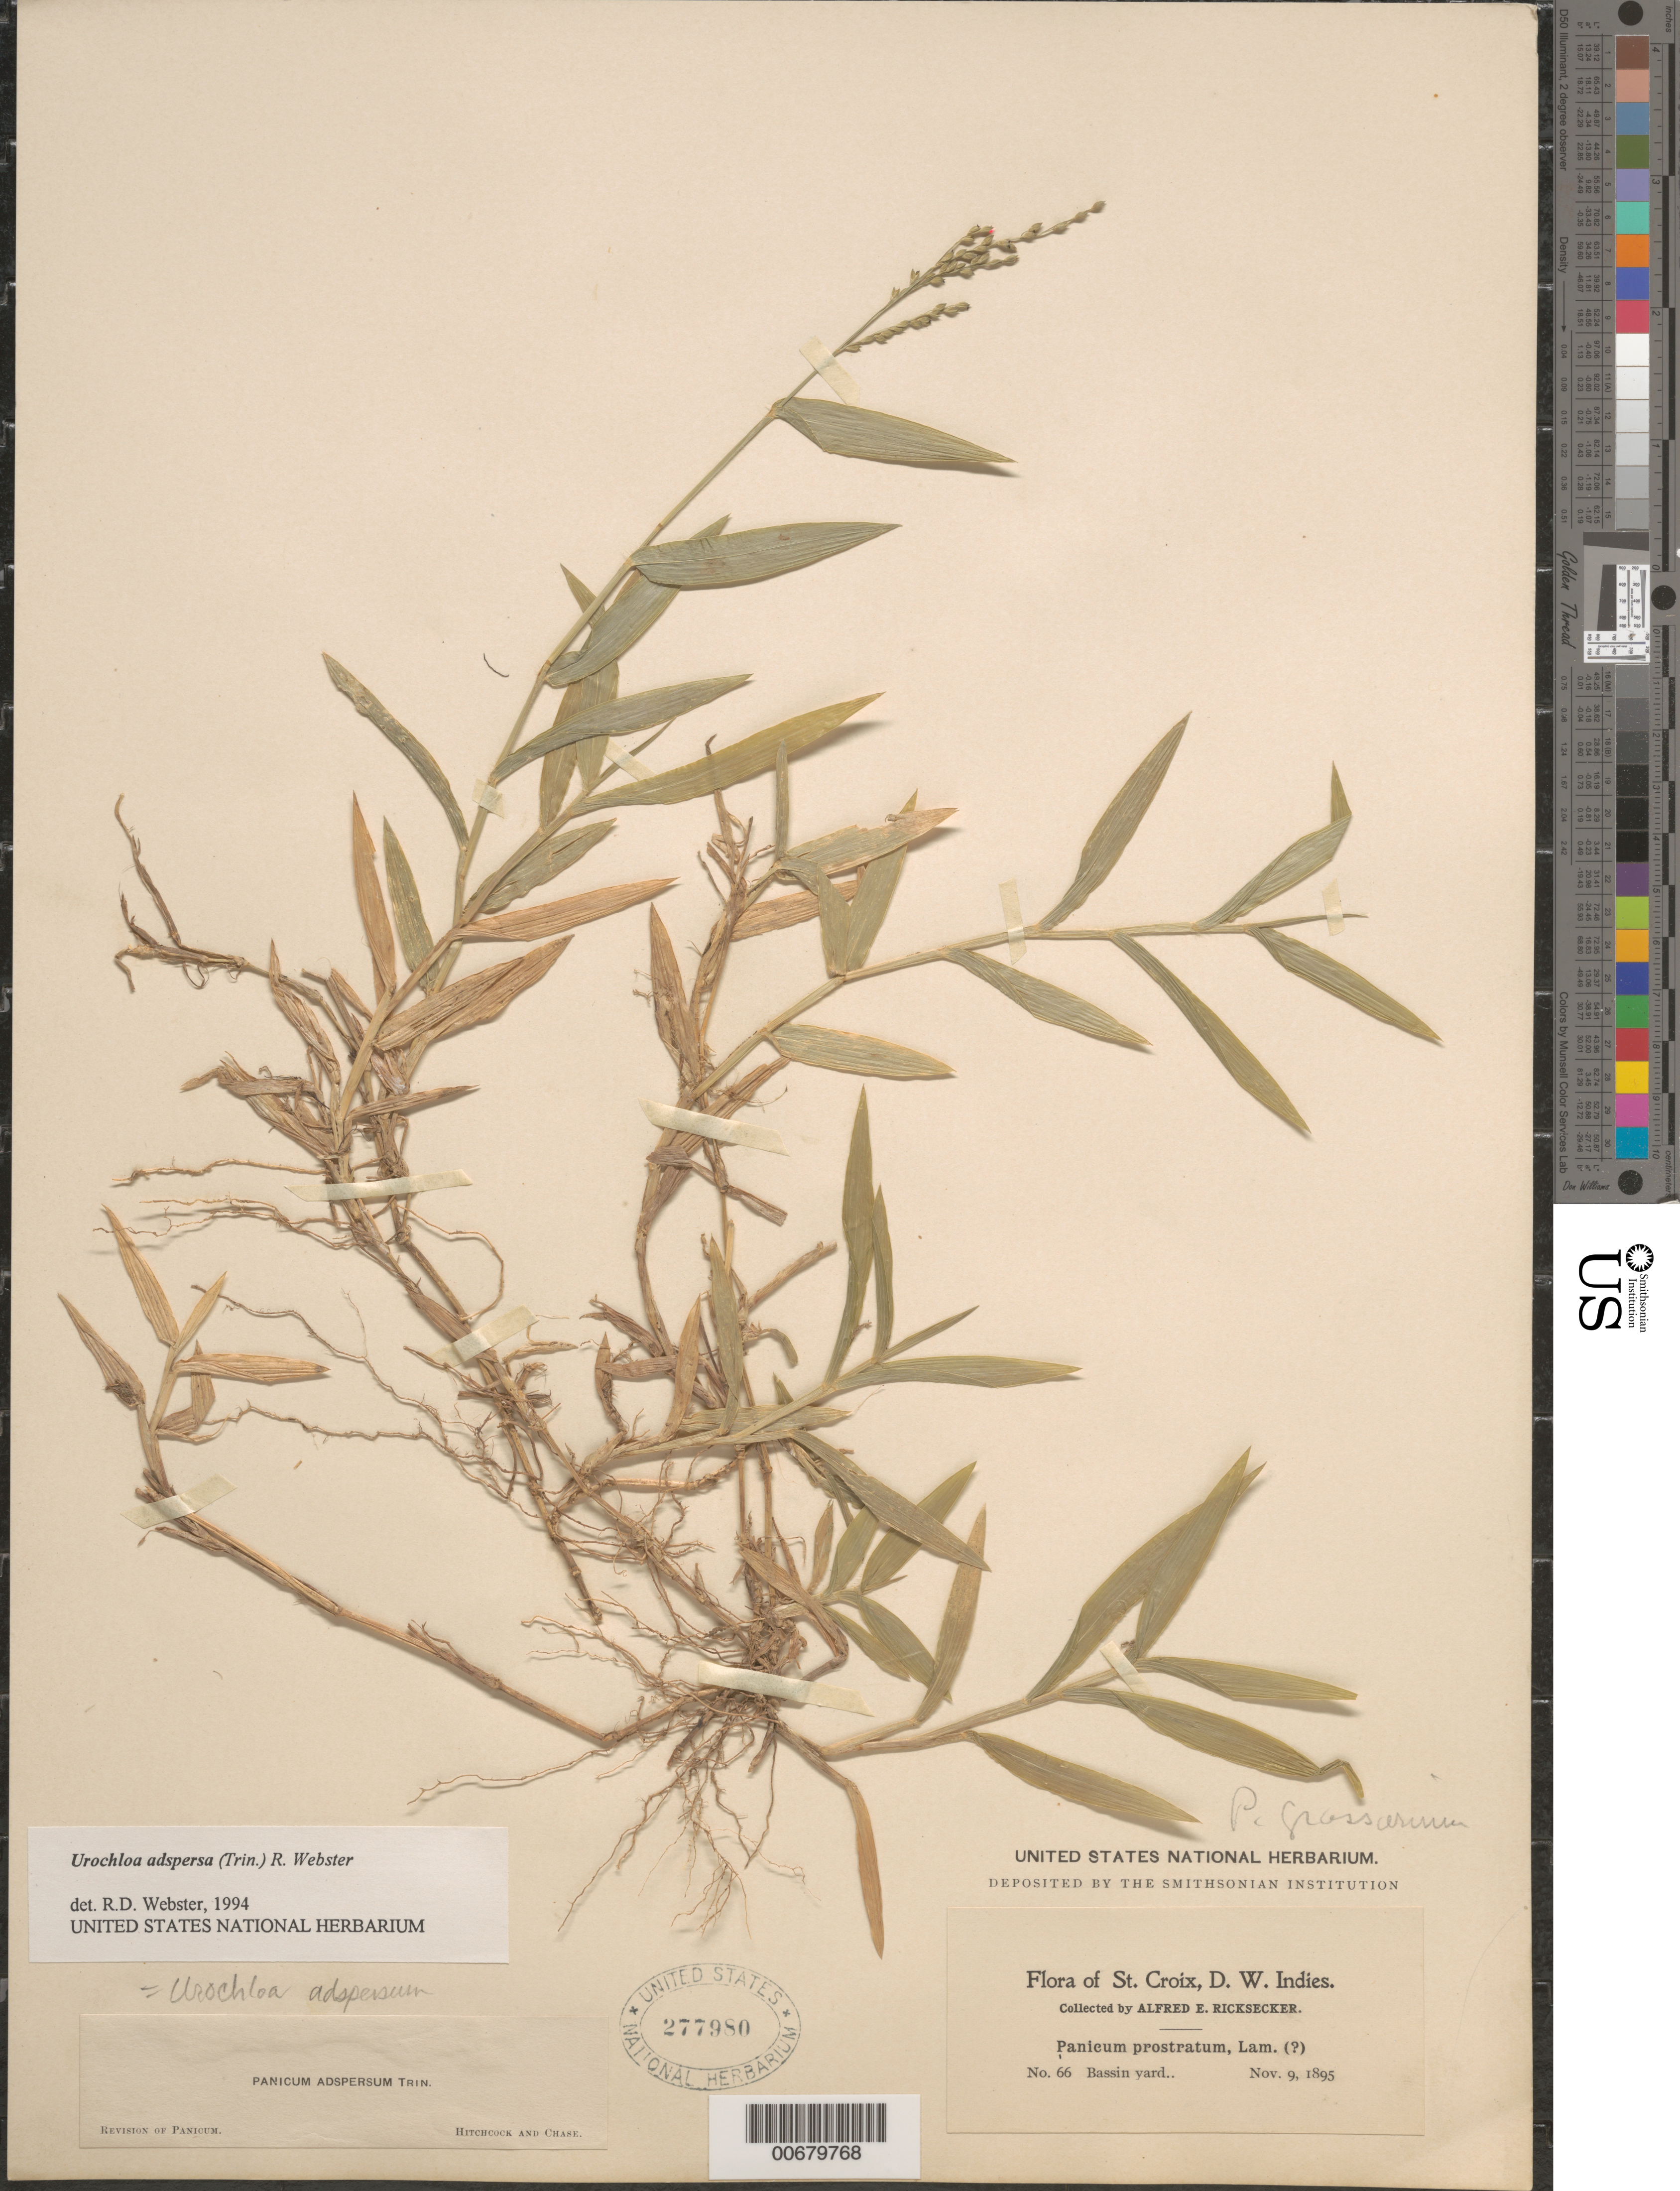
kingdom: Plantae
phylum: Tracheophyta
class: Liliopsida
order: Poales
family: Poaceae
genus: Urochloa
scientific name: Urochloa adspersa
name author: (Trin.) R.D. Webster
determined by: Webster, Robert D.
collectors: A. E. Ricksecker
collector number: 66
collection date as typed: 09 Nov 1895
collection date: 1895-11-09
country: U.S. Virgin Islands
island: St. Croix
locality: St. Croix; Bassin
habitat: Yard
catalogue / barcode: US 277980